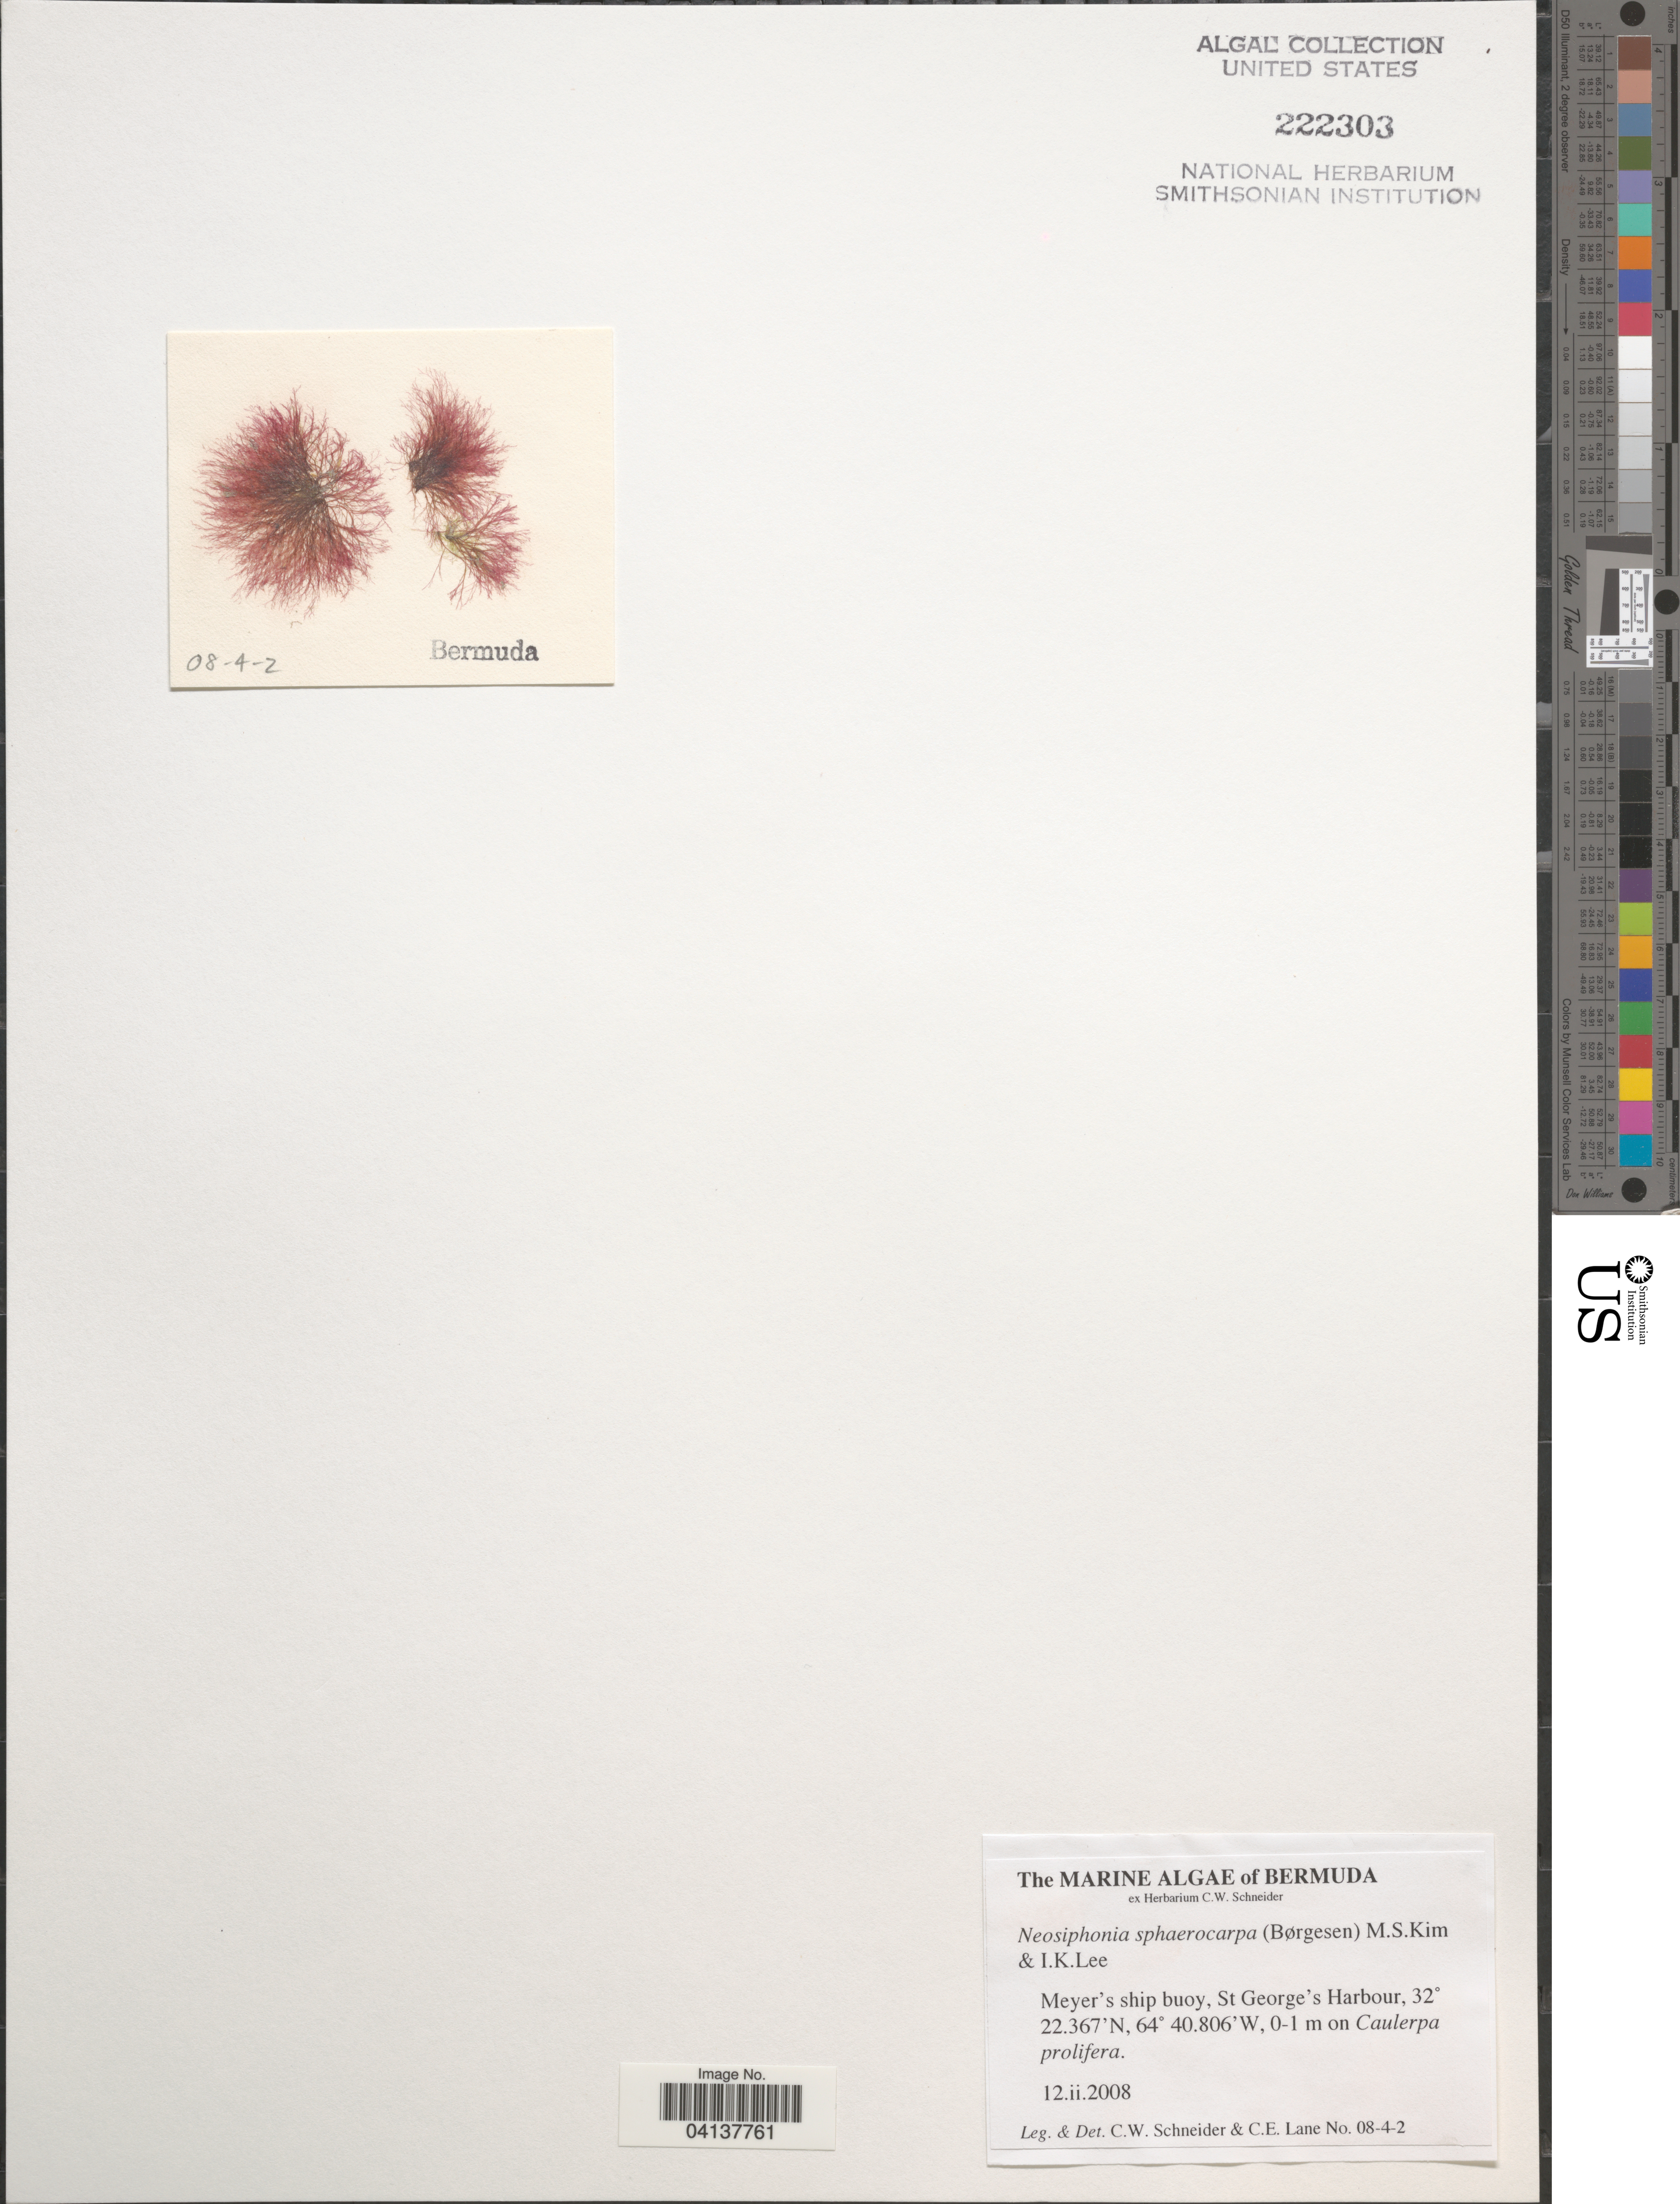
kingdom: Plantae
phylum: Rhodophyta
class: Florideophyceae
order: Ceramiales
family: Rhodomelaceae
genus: Melanothamnus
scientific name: Melanothamnus sphaerocarpus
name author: (Børgesen) Diaz-Tapia et al.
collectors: C. W.Schneider & C. E. Lane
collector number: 08-4-2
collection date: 2008-02-12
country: Bermuda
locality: Meyer's ship buoy, St George's Harbour.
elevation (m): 0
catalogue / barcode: US 222303